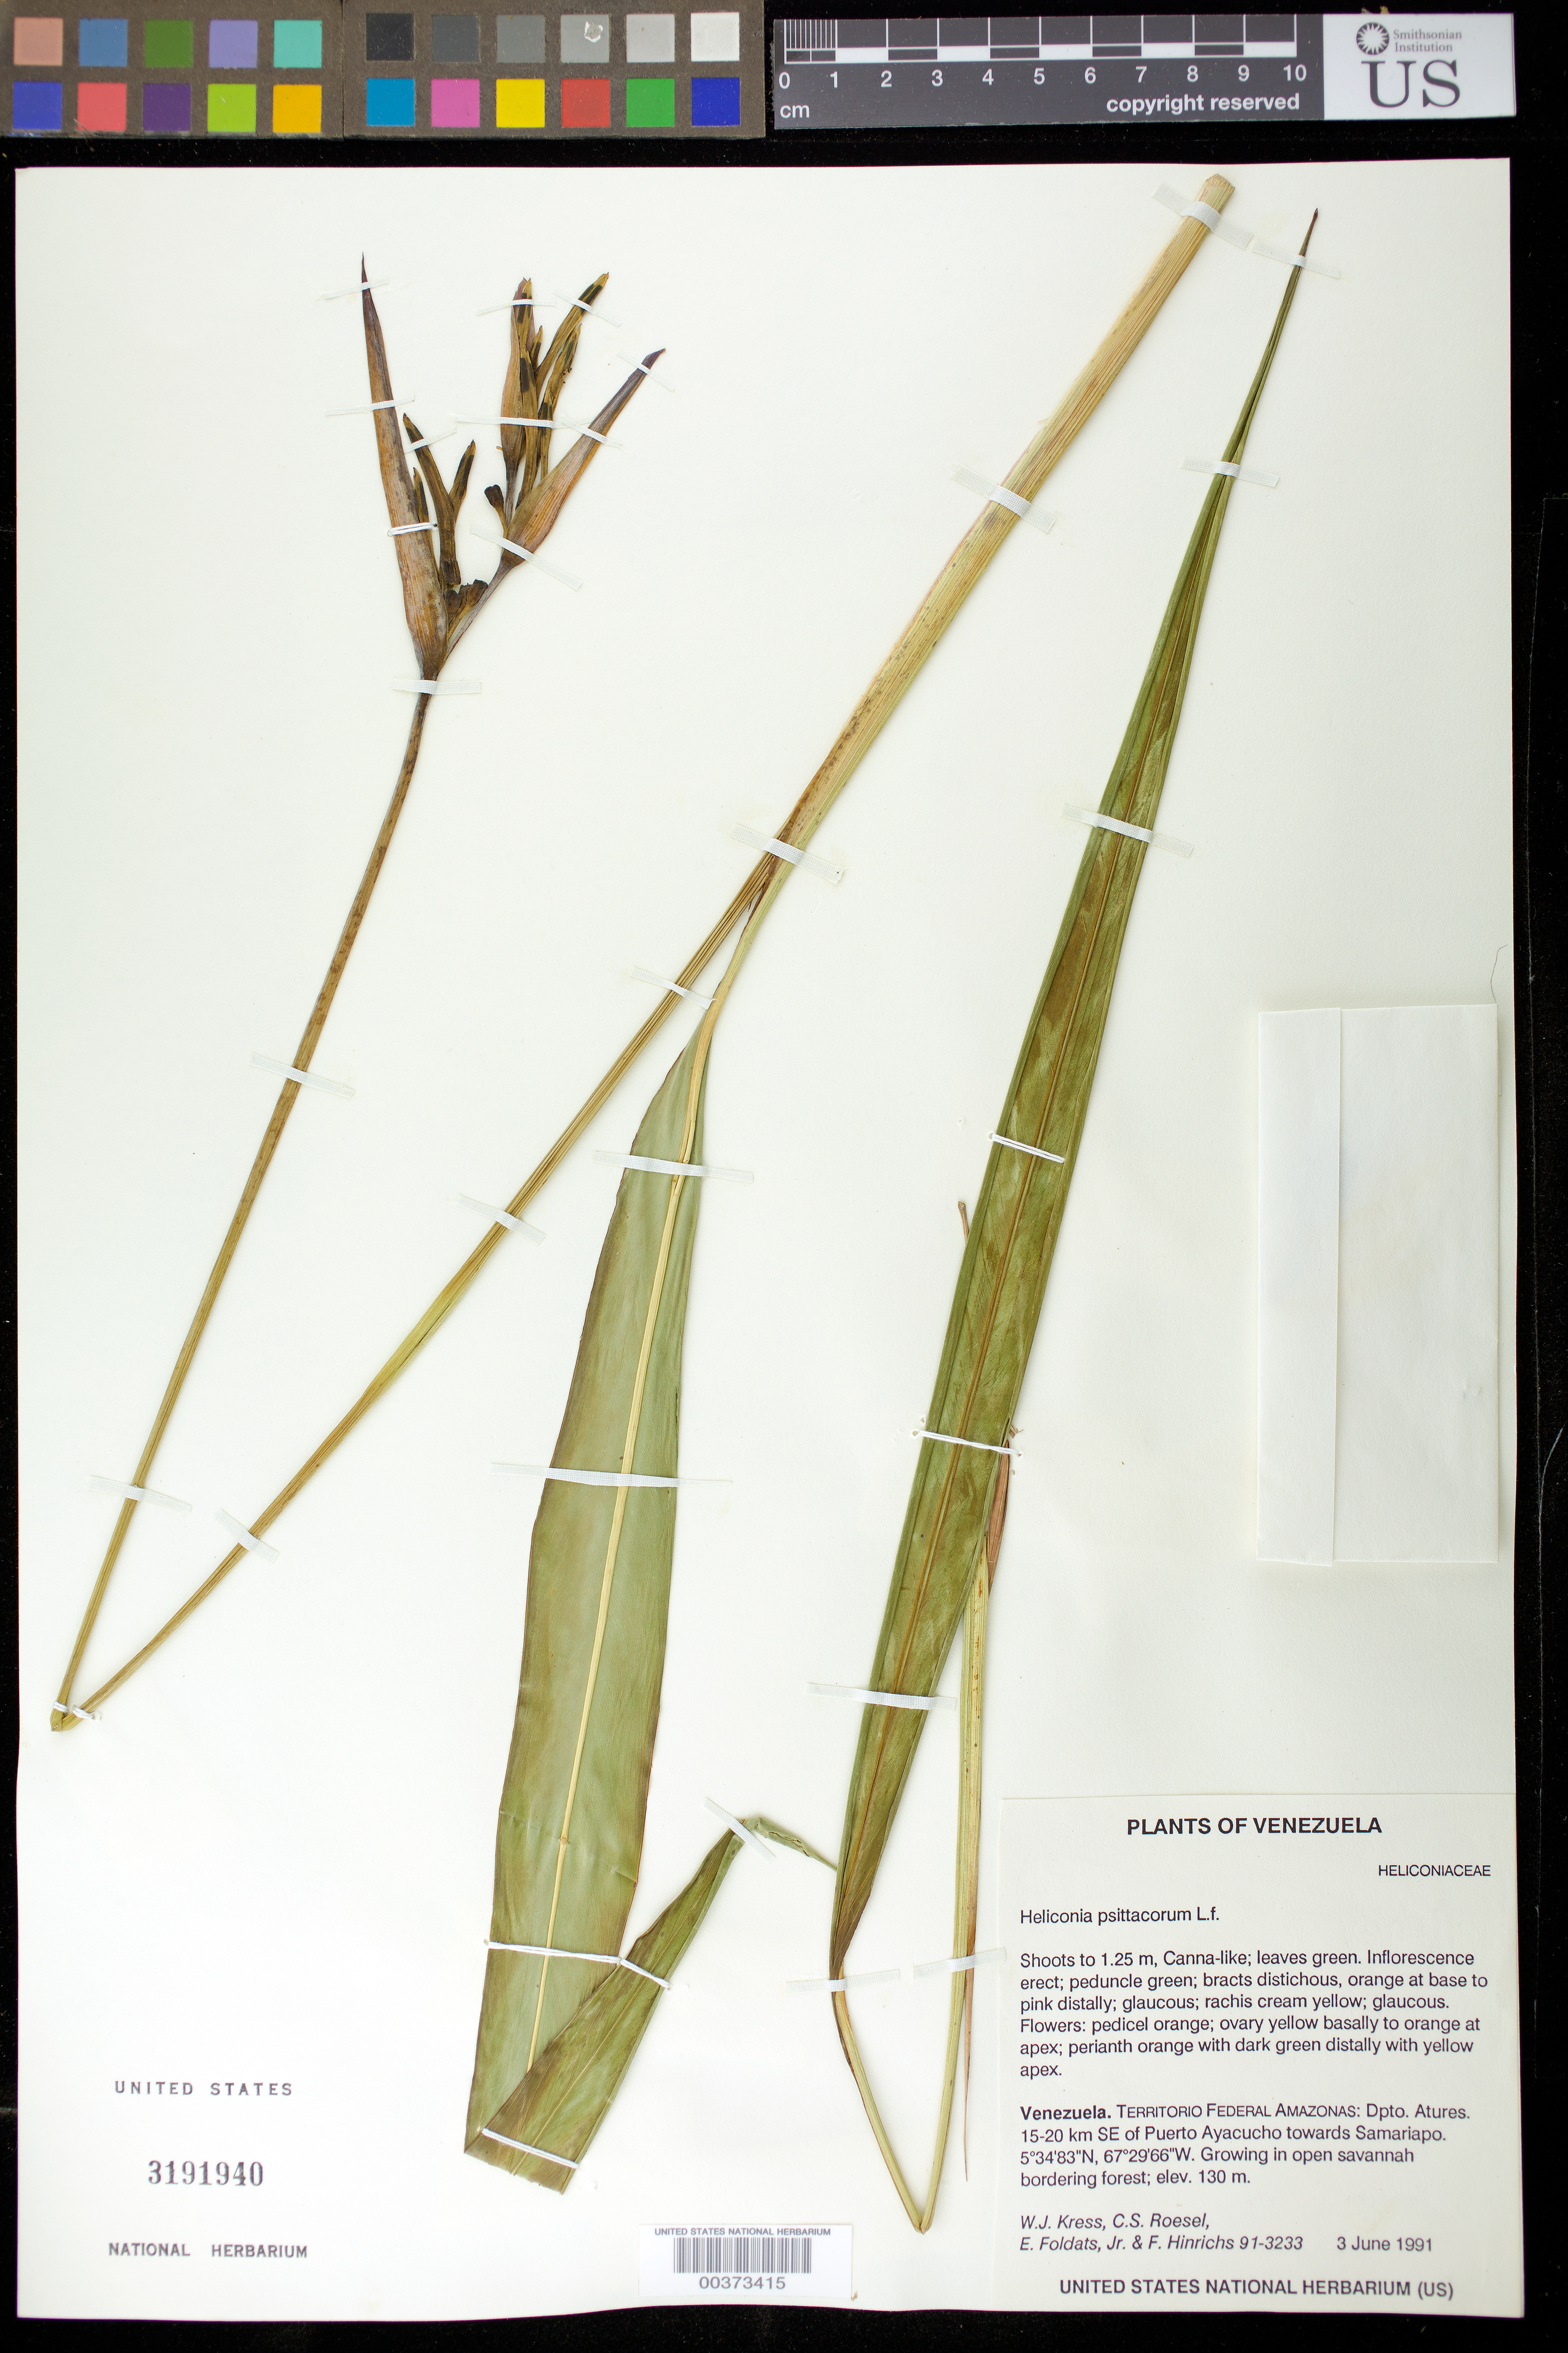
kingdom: Plantae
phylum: Tracheophyta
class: Liliopsida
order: Zingiberales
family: Heliconiaceae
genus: Heliconia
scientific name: Heliconia psittacorum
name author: L. f.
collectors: W. J. Kress, C. S. Roesel, E. Foldats & F. Hinrichs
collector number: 91-3233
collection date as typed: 03 Jun 1991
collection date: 1991-06-03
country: Venezuela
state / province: Amazonas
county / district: Atures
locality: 15-20 km se of puerto ayacucho towards samarlapo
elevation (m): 130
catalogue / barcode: US 3191940